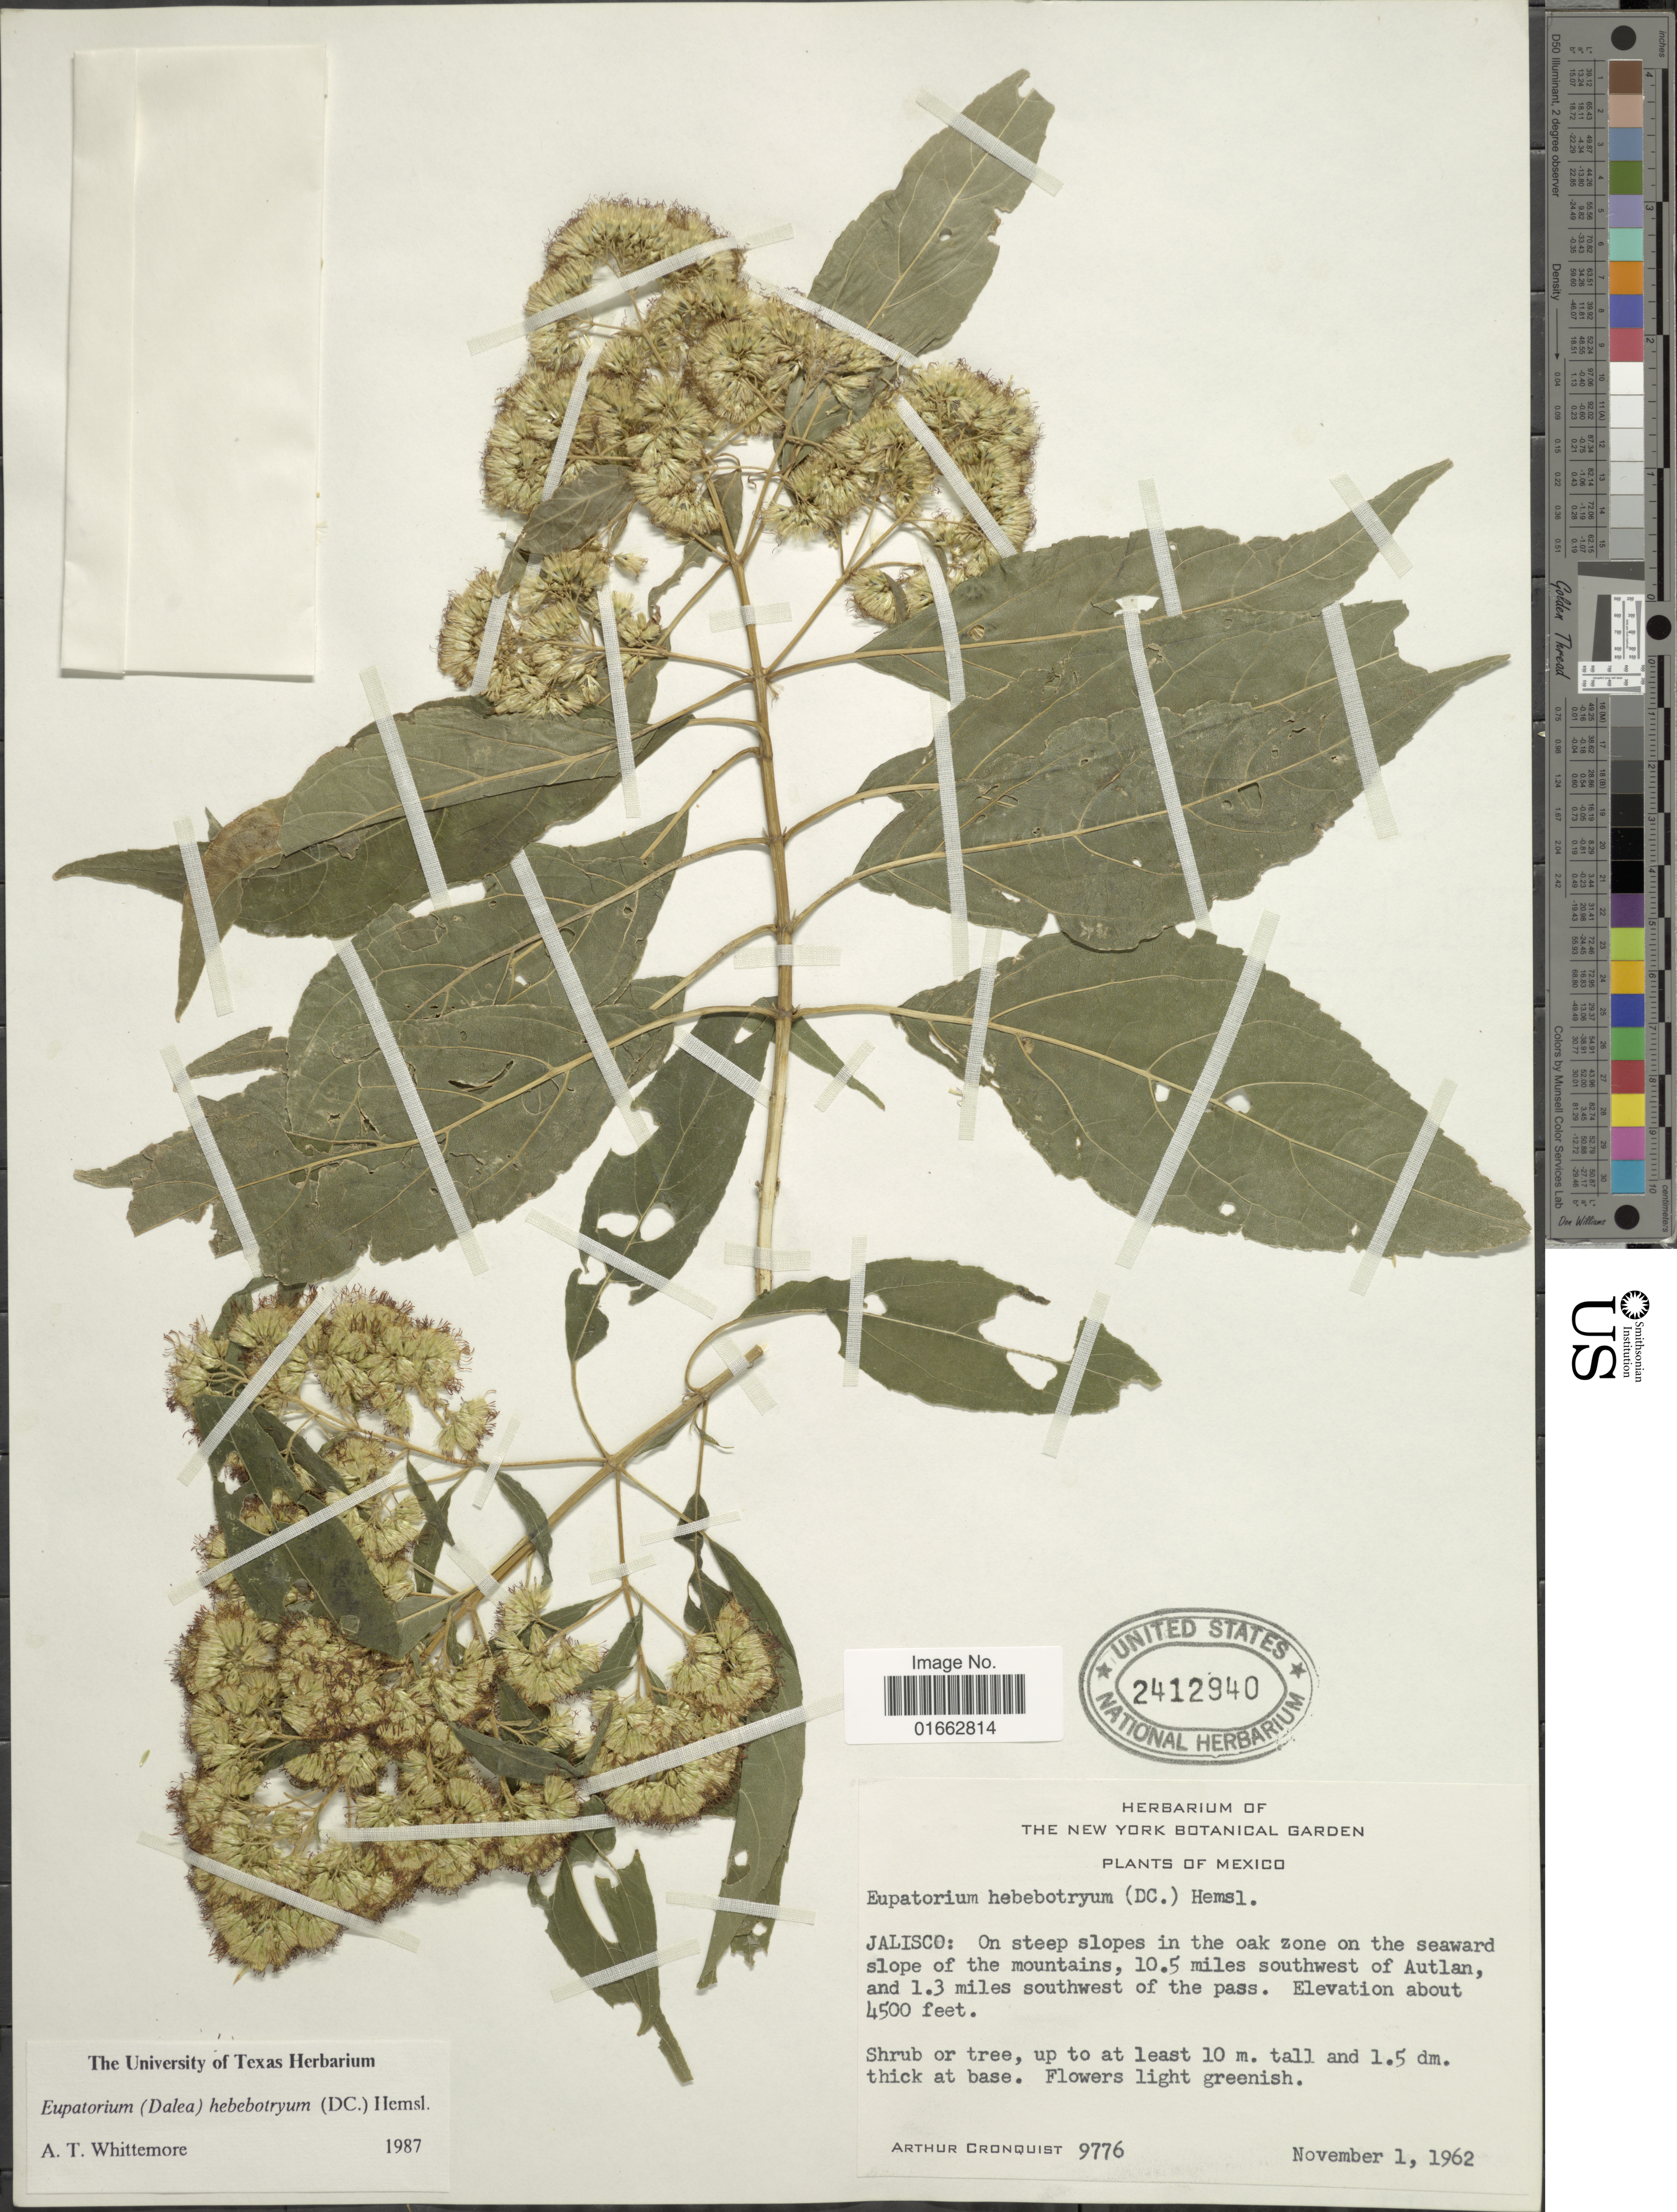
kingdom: Plantae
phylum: Tracheophyta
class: Magnoliopsida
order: Asterales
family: Asteraceae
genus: Critonia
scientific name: Critonia hebebotrya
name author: DC.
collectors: A. J. Cronquist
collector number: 9776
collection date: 1962-11-01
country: Mexico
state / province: Jalisco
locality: On steep slopes in the oak zone on the seaward slope of the mountains, 10.5 miles southwest of Autlan, and 1.3 miles southwest of the pass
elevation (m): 1372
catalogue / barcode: US 2412940